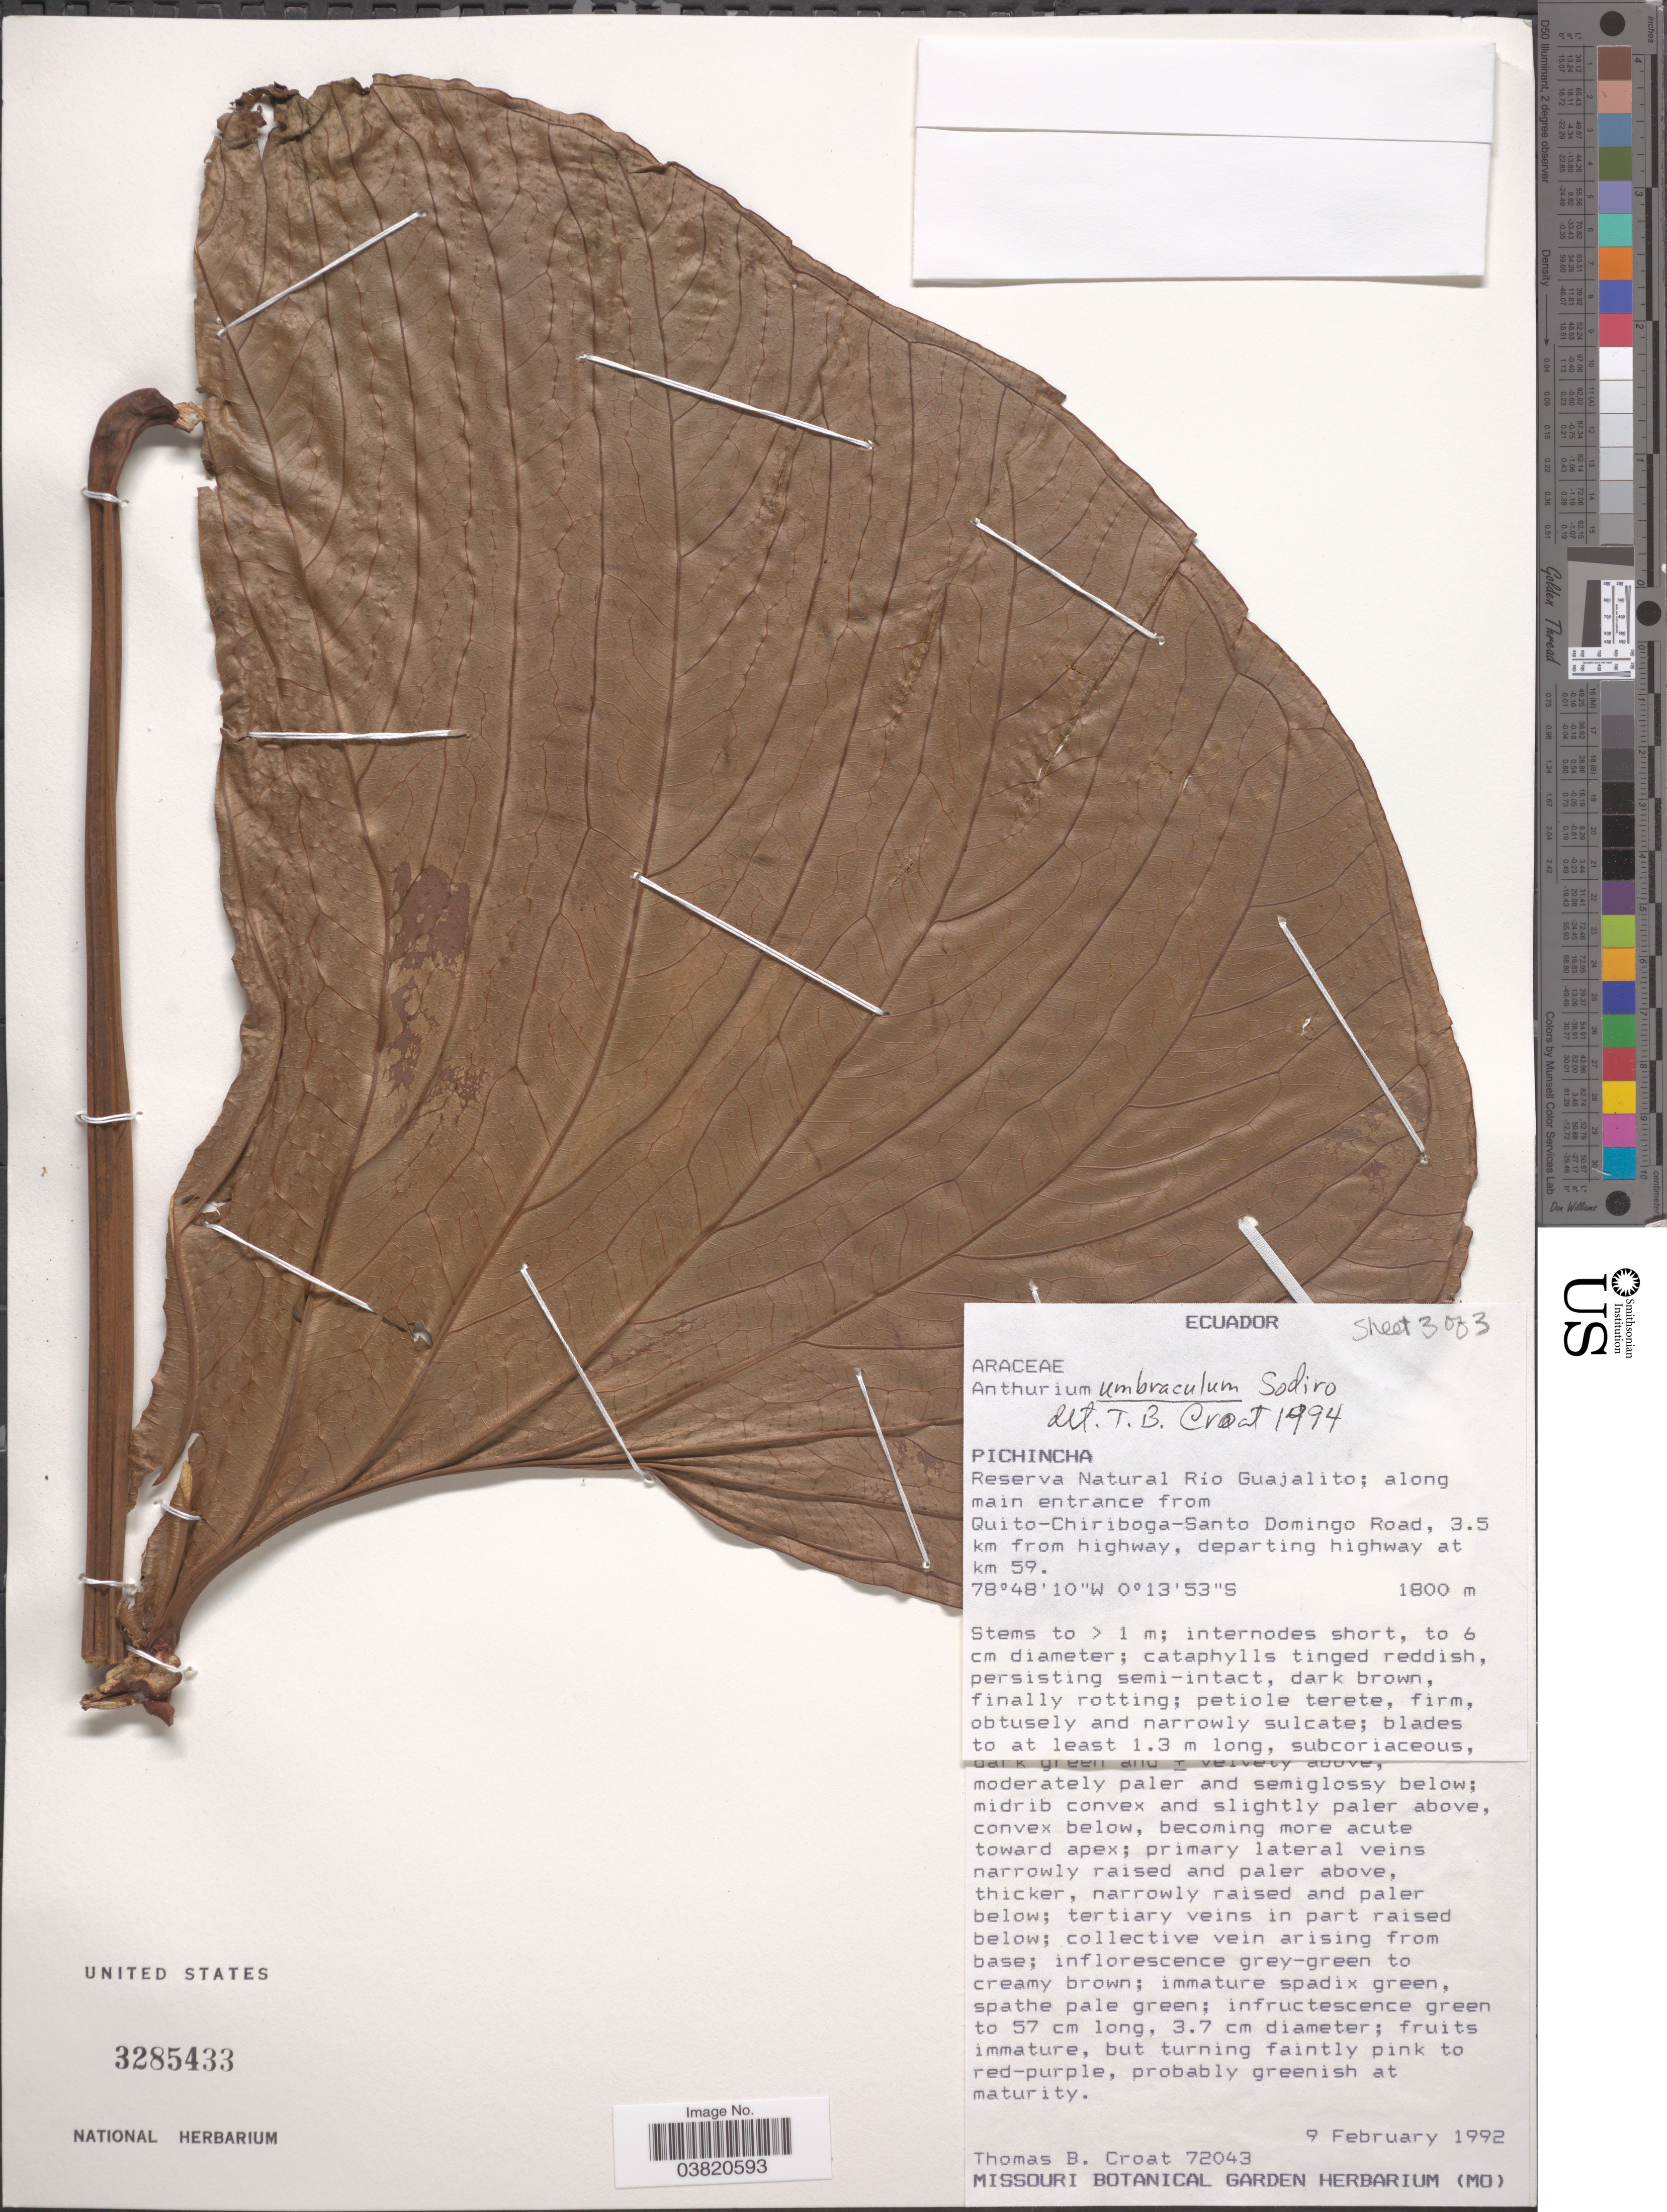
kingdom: Plantae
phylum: Tracheophyta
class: Liliopsida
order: Alismatales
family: Araceae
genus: Anthurium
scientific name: Anthurium umbricola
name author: Engl.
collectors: T. B. Croat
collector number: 72043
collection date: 1992-02-09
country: Ecuador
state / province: Pichincha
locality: Reserva Natural Río Guajalito; along main entrance from Quito-Chiriboga-Santo Domingo Road, 3.5 km from highway, departing highway at km 59.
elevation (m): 1800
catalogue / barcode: US 3285433